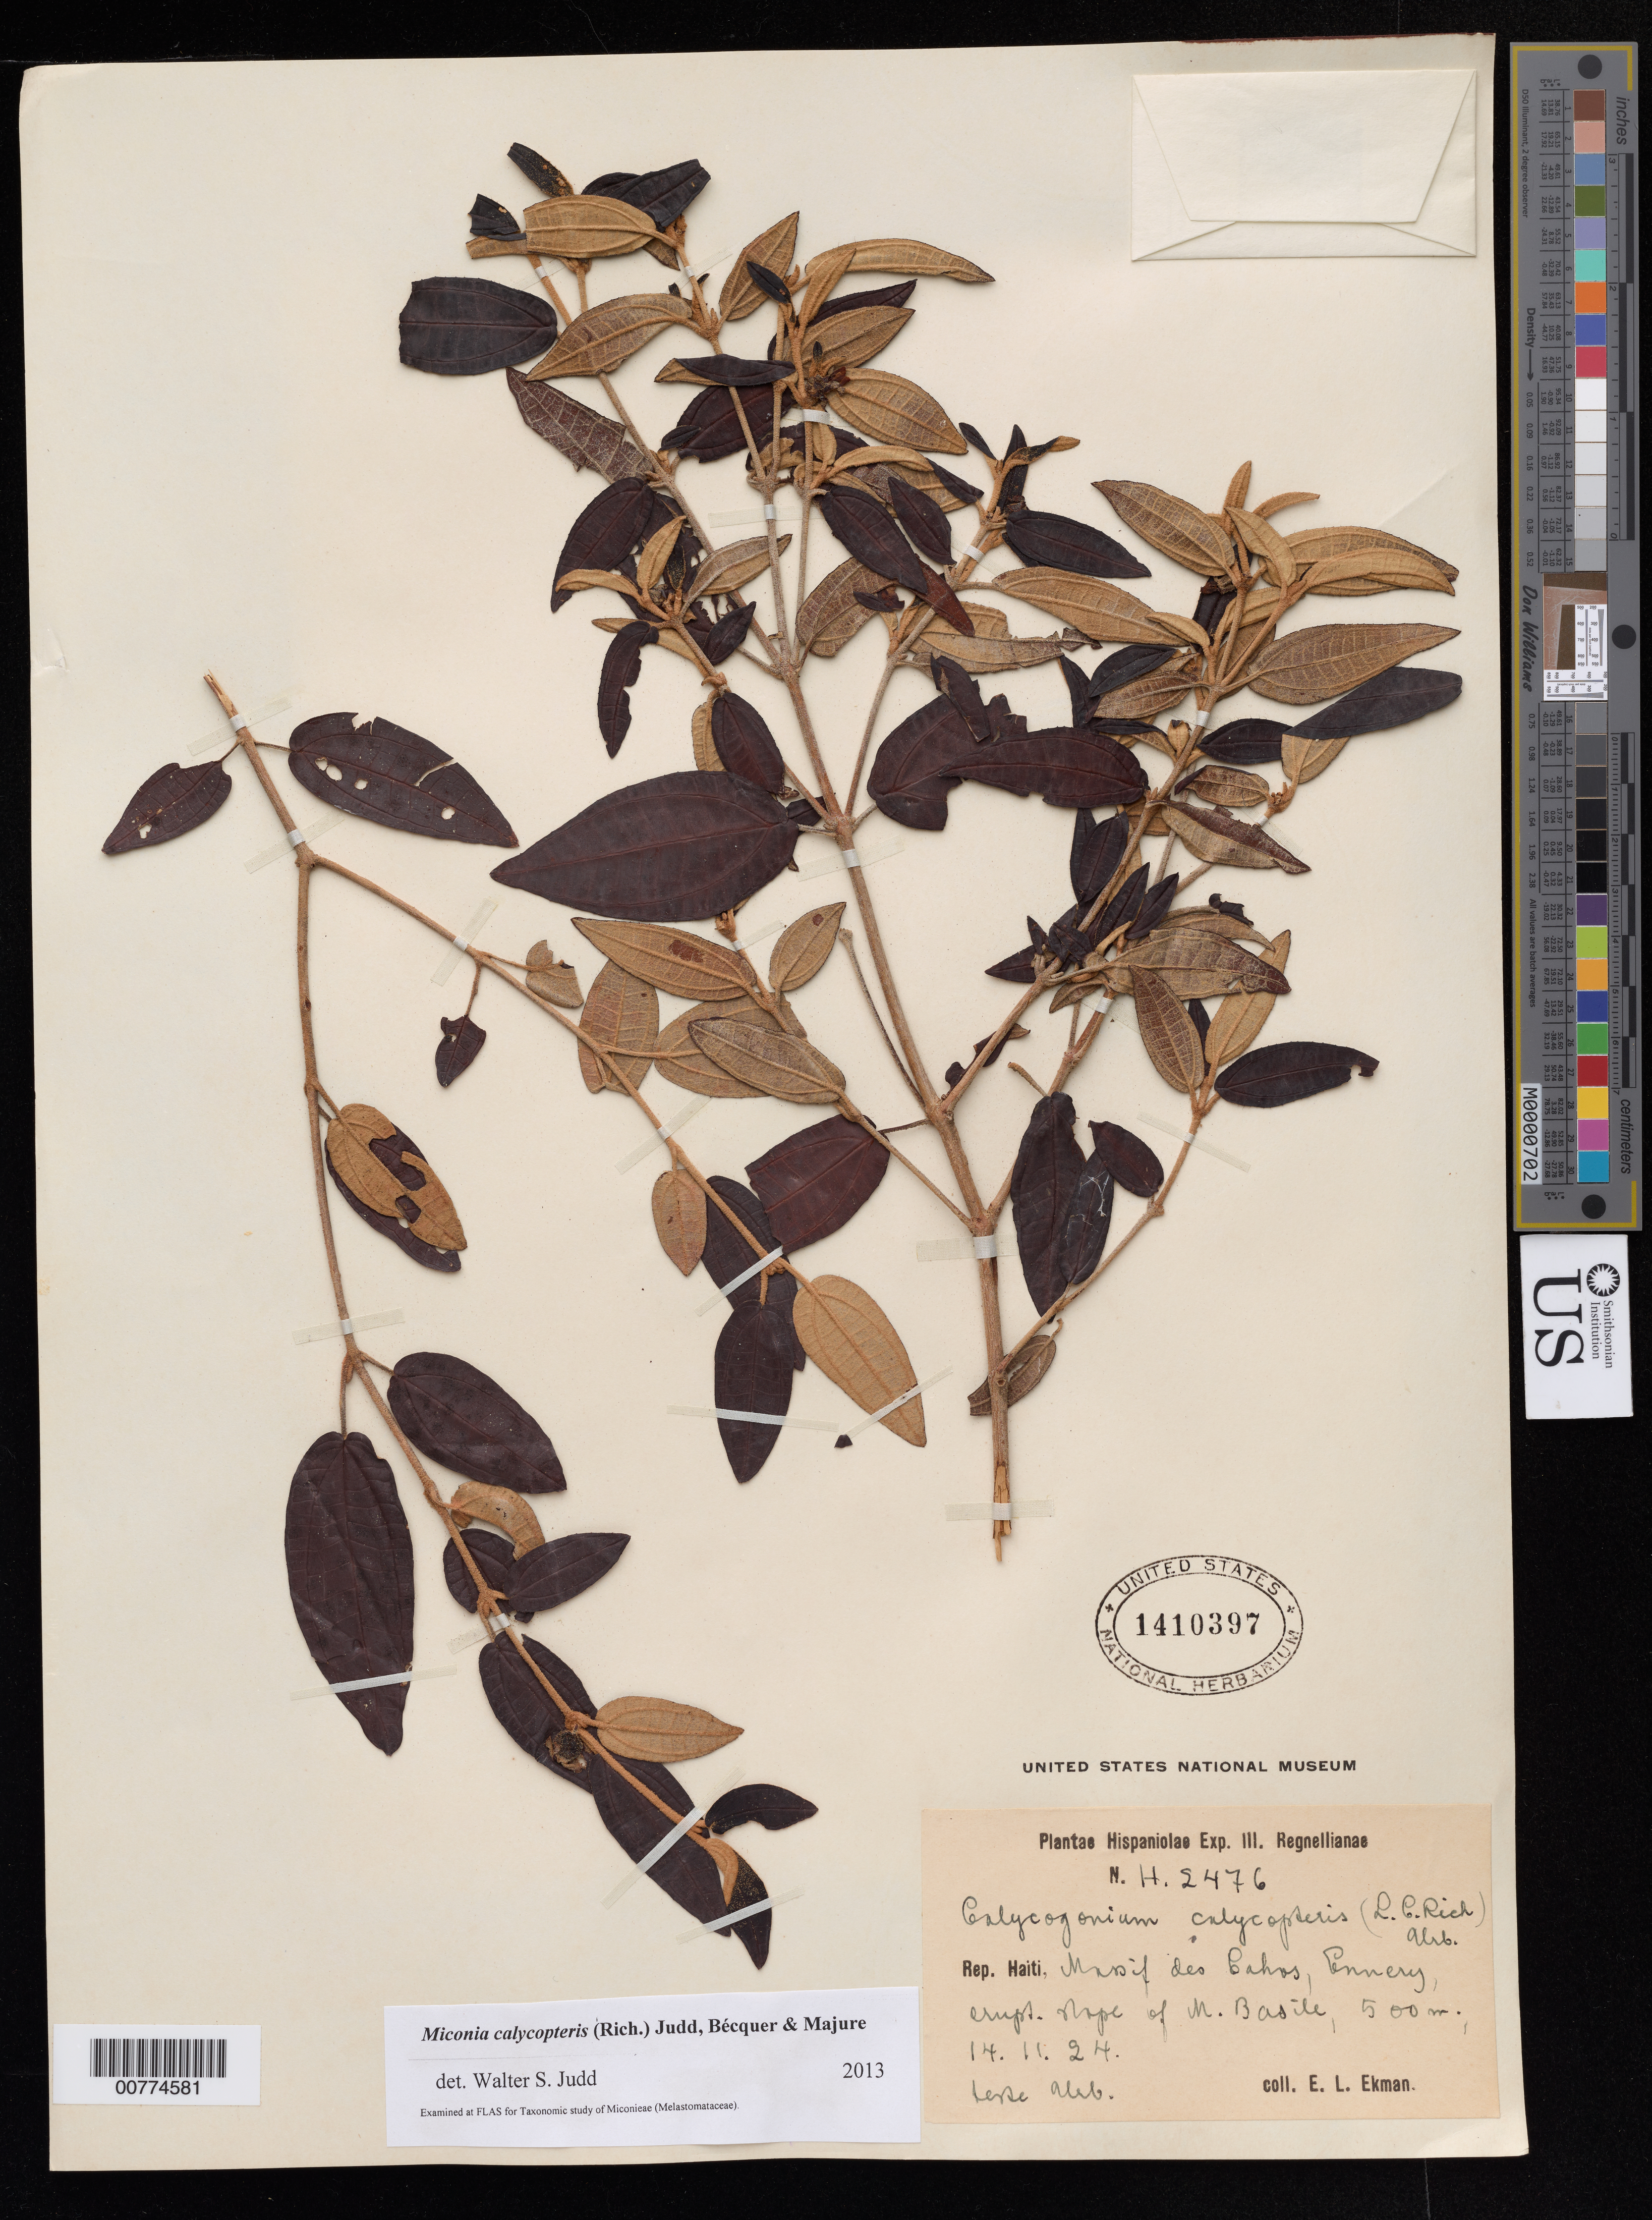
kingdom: Plantae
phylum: Tracheophyta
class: Magnoliopsida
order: Myrtales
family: Melastomataceae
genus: Miconia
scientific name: Miconia calycopteris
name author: (Rich.) Judd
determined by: Judd, Walter S.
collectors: E. L. Ekman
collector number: H 2476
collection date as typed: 14 Nov 1924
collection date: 1924-11-14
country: Haiti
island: Hispaniola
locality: Massif des Cahos, Ennery, Crupt. Nape of M. Basile.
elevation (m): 500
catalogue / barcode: US 1410397